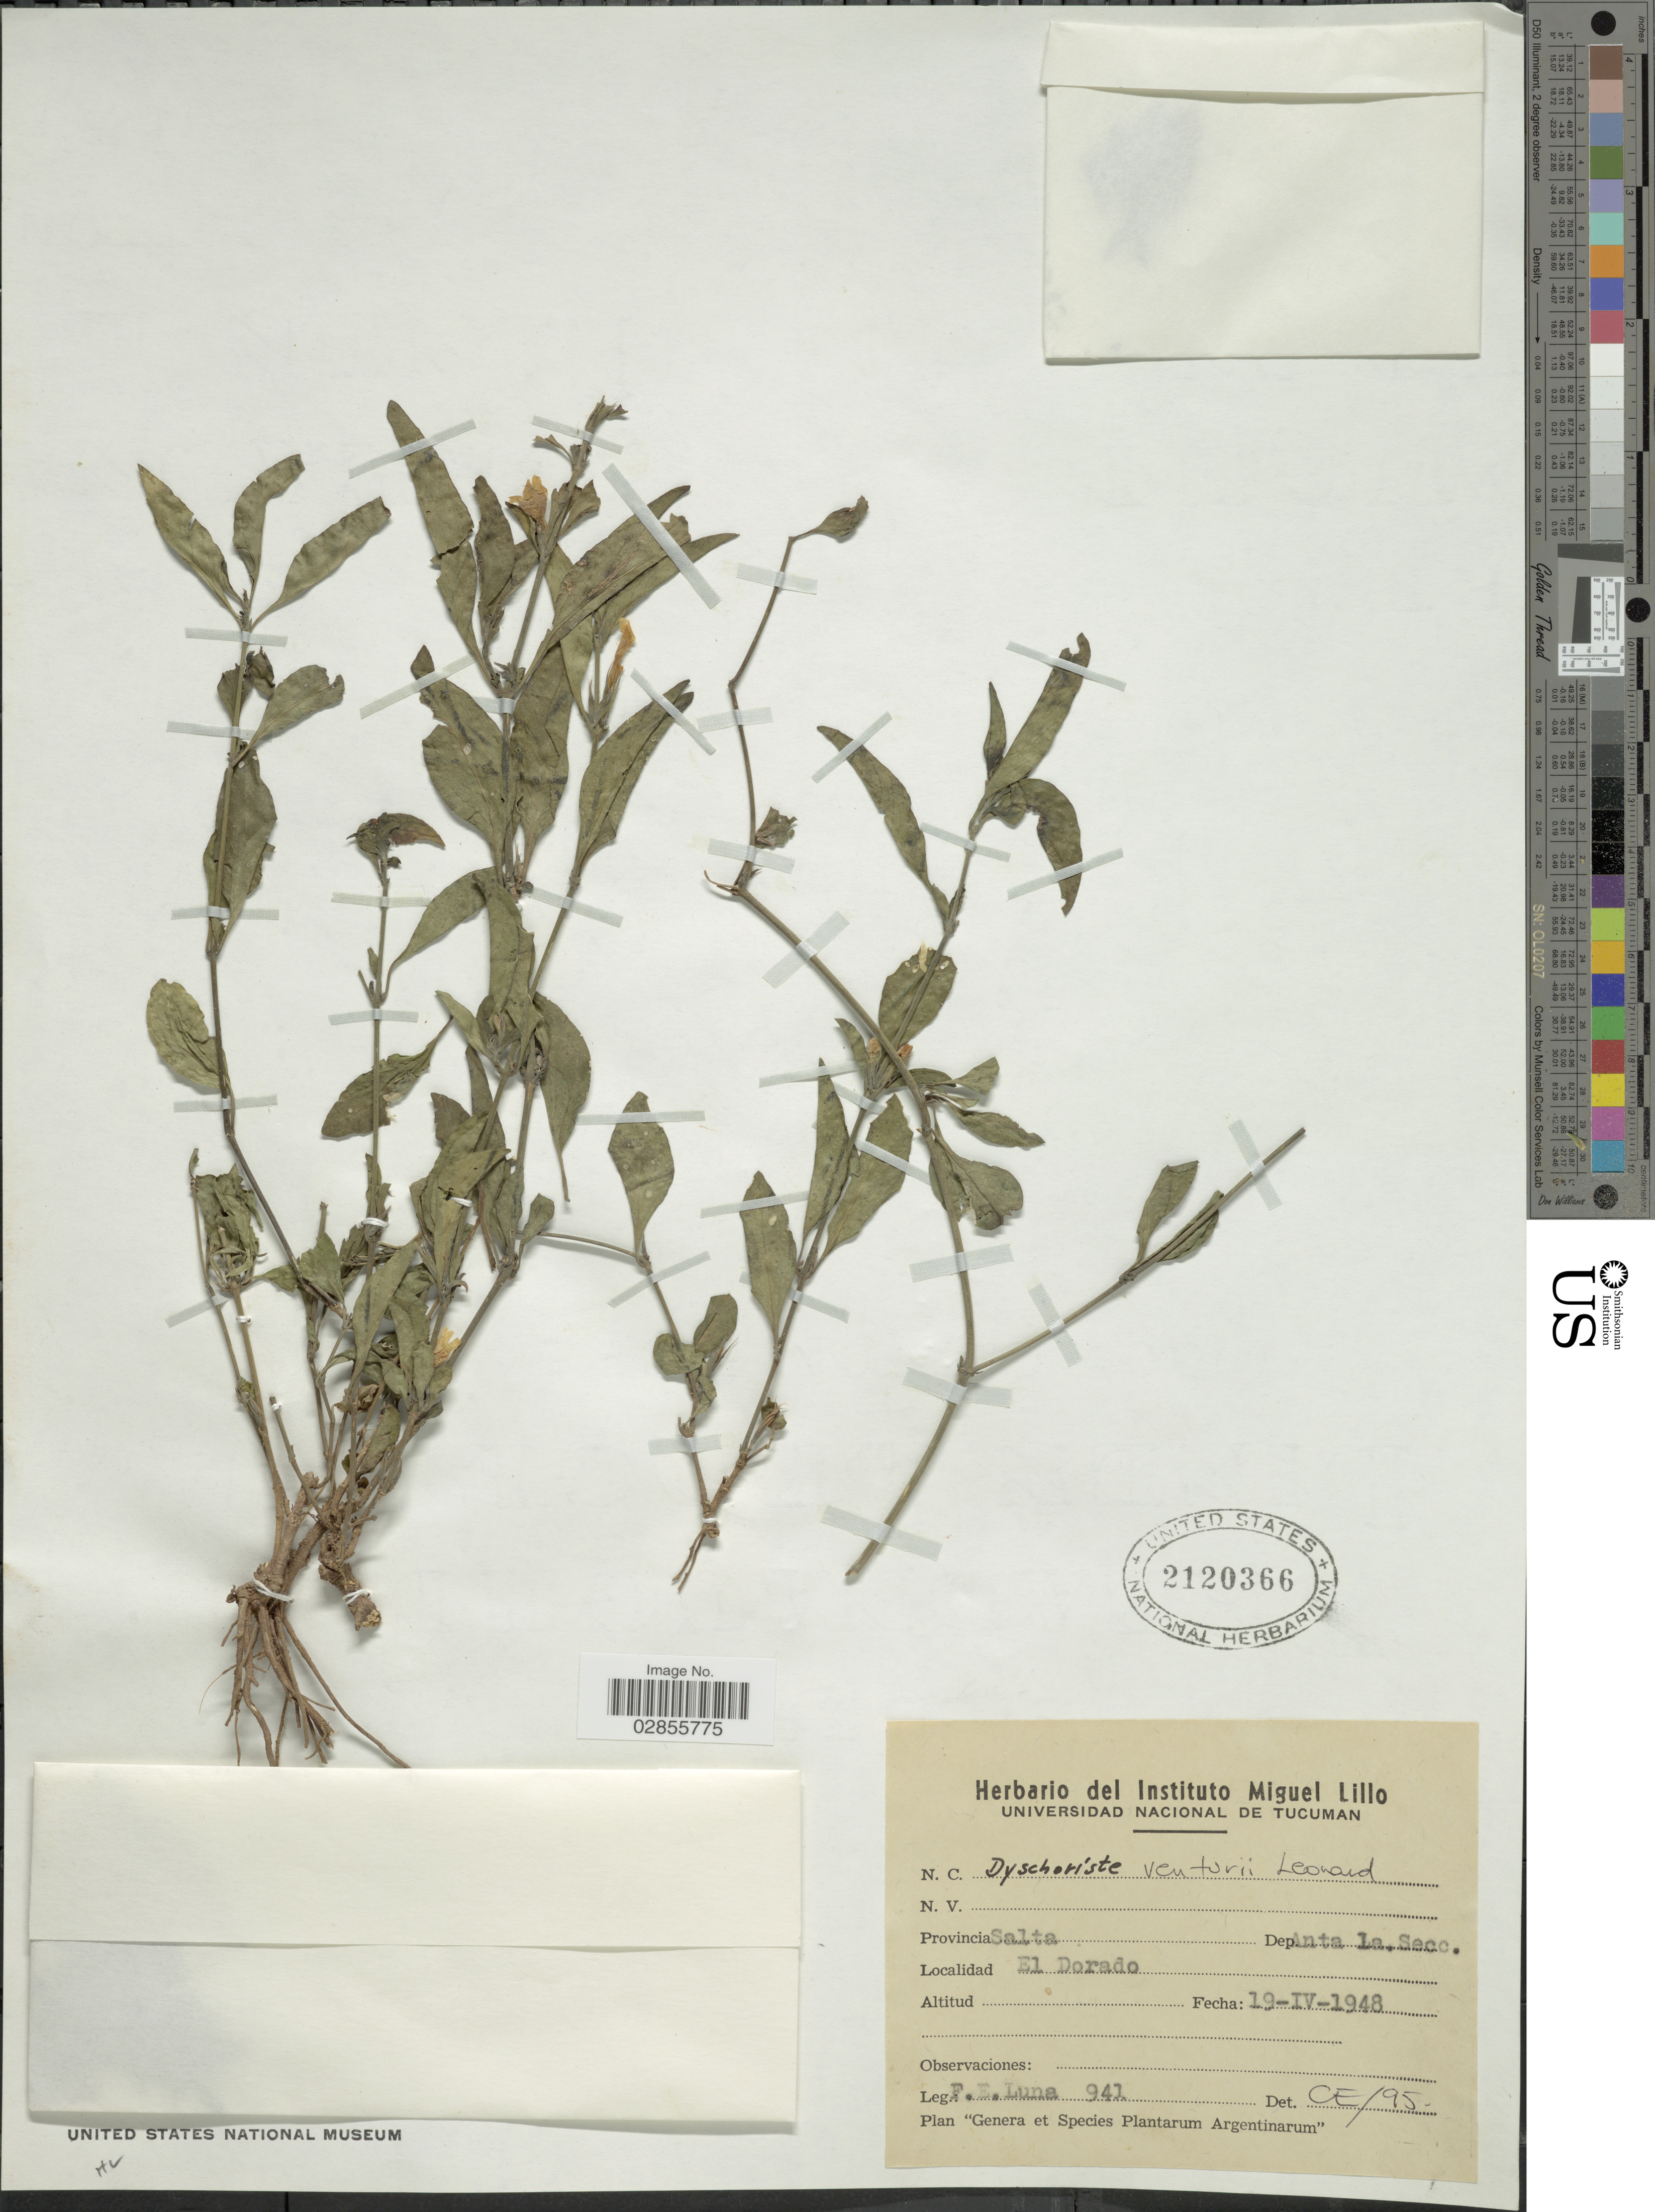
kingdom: Plantae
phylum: Tracheophyta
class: Magnoliopsida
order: Lamiales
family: Acanthaceae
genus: Dyschoriste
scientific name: Dyschoriste venturii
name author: Leonard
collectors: F. E. Luna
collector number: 941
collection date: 1948-04-19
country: Argentina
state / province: Salta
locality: Dep. Anta La Secc. El Dorado.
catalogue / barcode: US 2120366